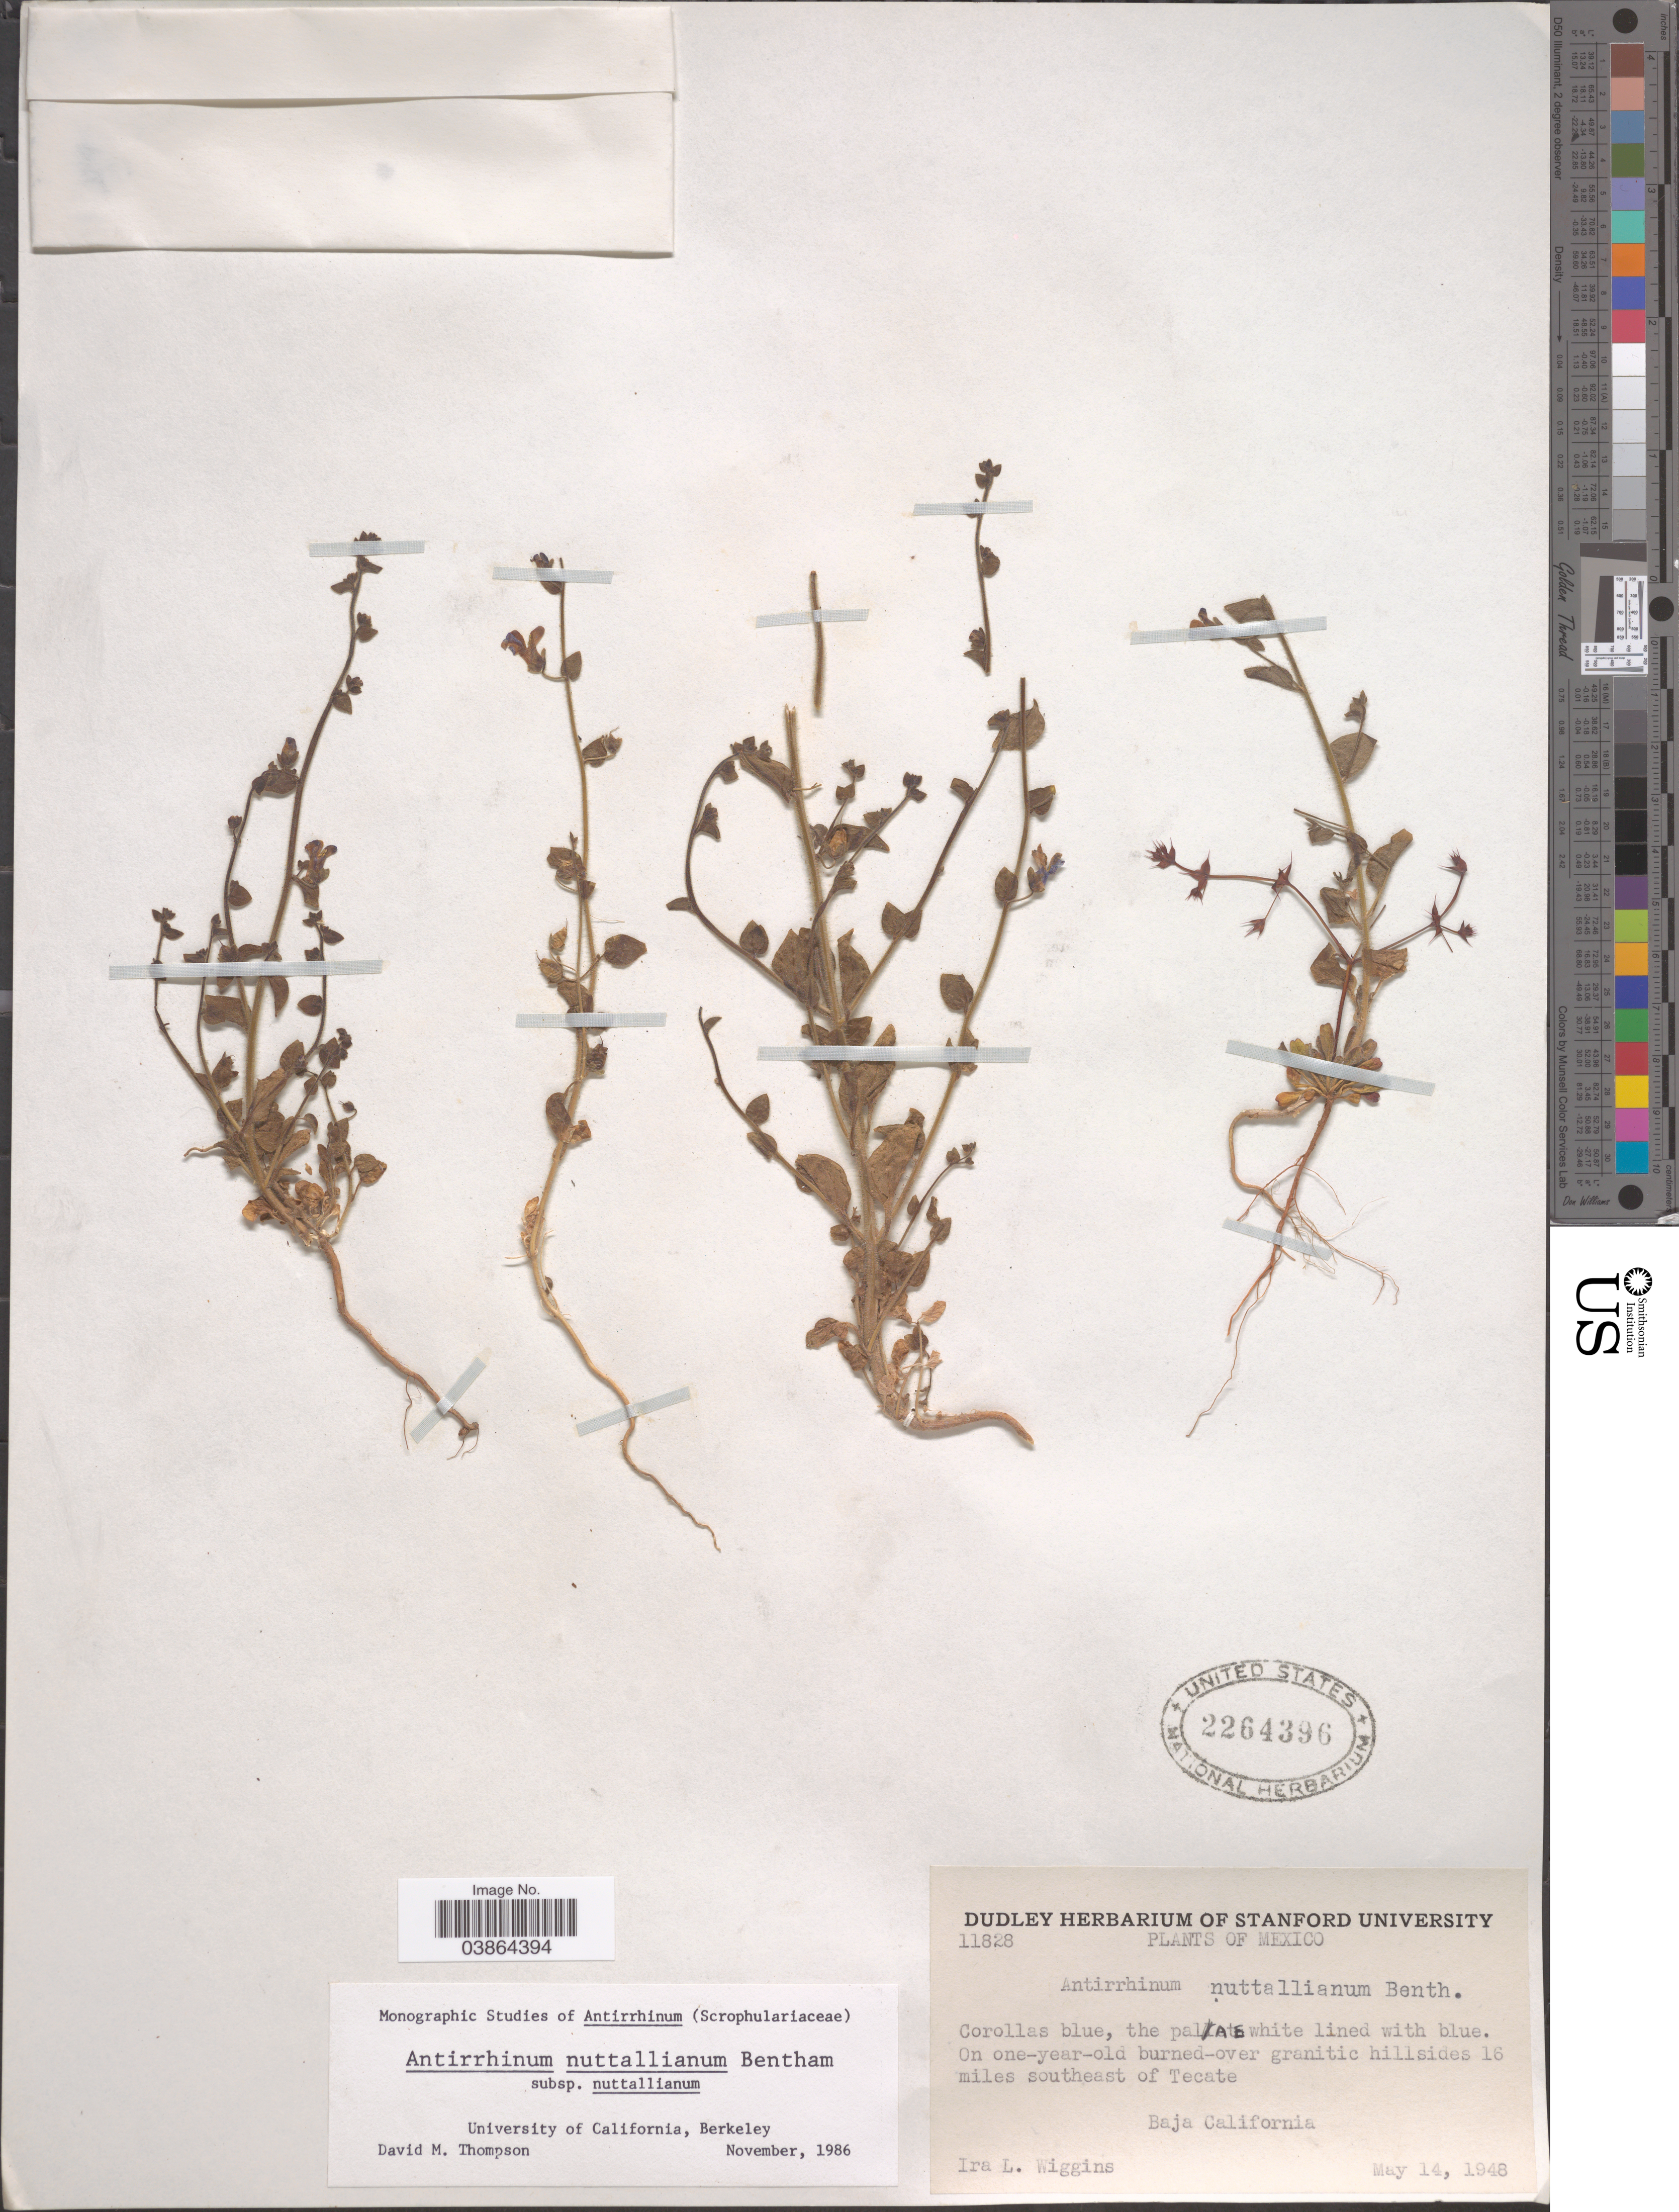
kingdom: Plantae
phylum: Tracheophyta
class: Magnoliopsida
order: Lamiales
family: Plantaginaceae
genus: Sairocarpus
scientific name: Sairocarpus nuttallianus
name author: (Benth.) D.A. Sutton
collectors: I. L. Wiggins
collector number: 11828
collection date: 1948-05-14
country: Mexico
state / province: Baja California Norte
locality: On one-year-old burned-over granitic hillsides 16 miles southeast of Tecate.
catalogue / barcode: US 2264396